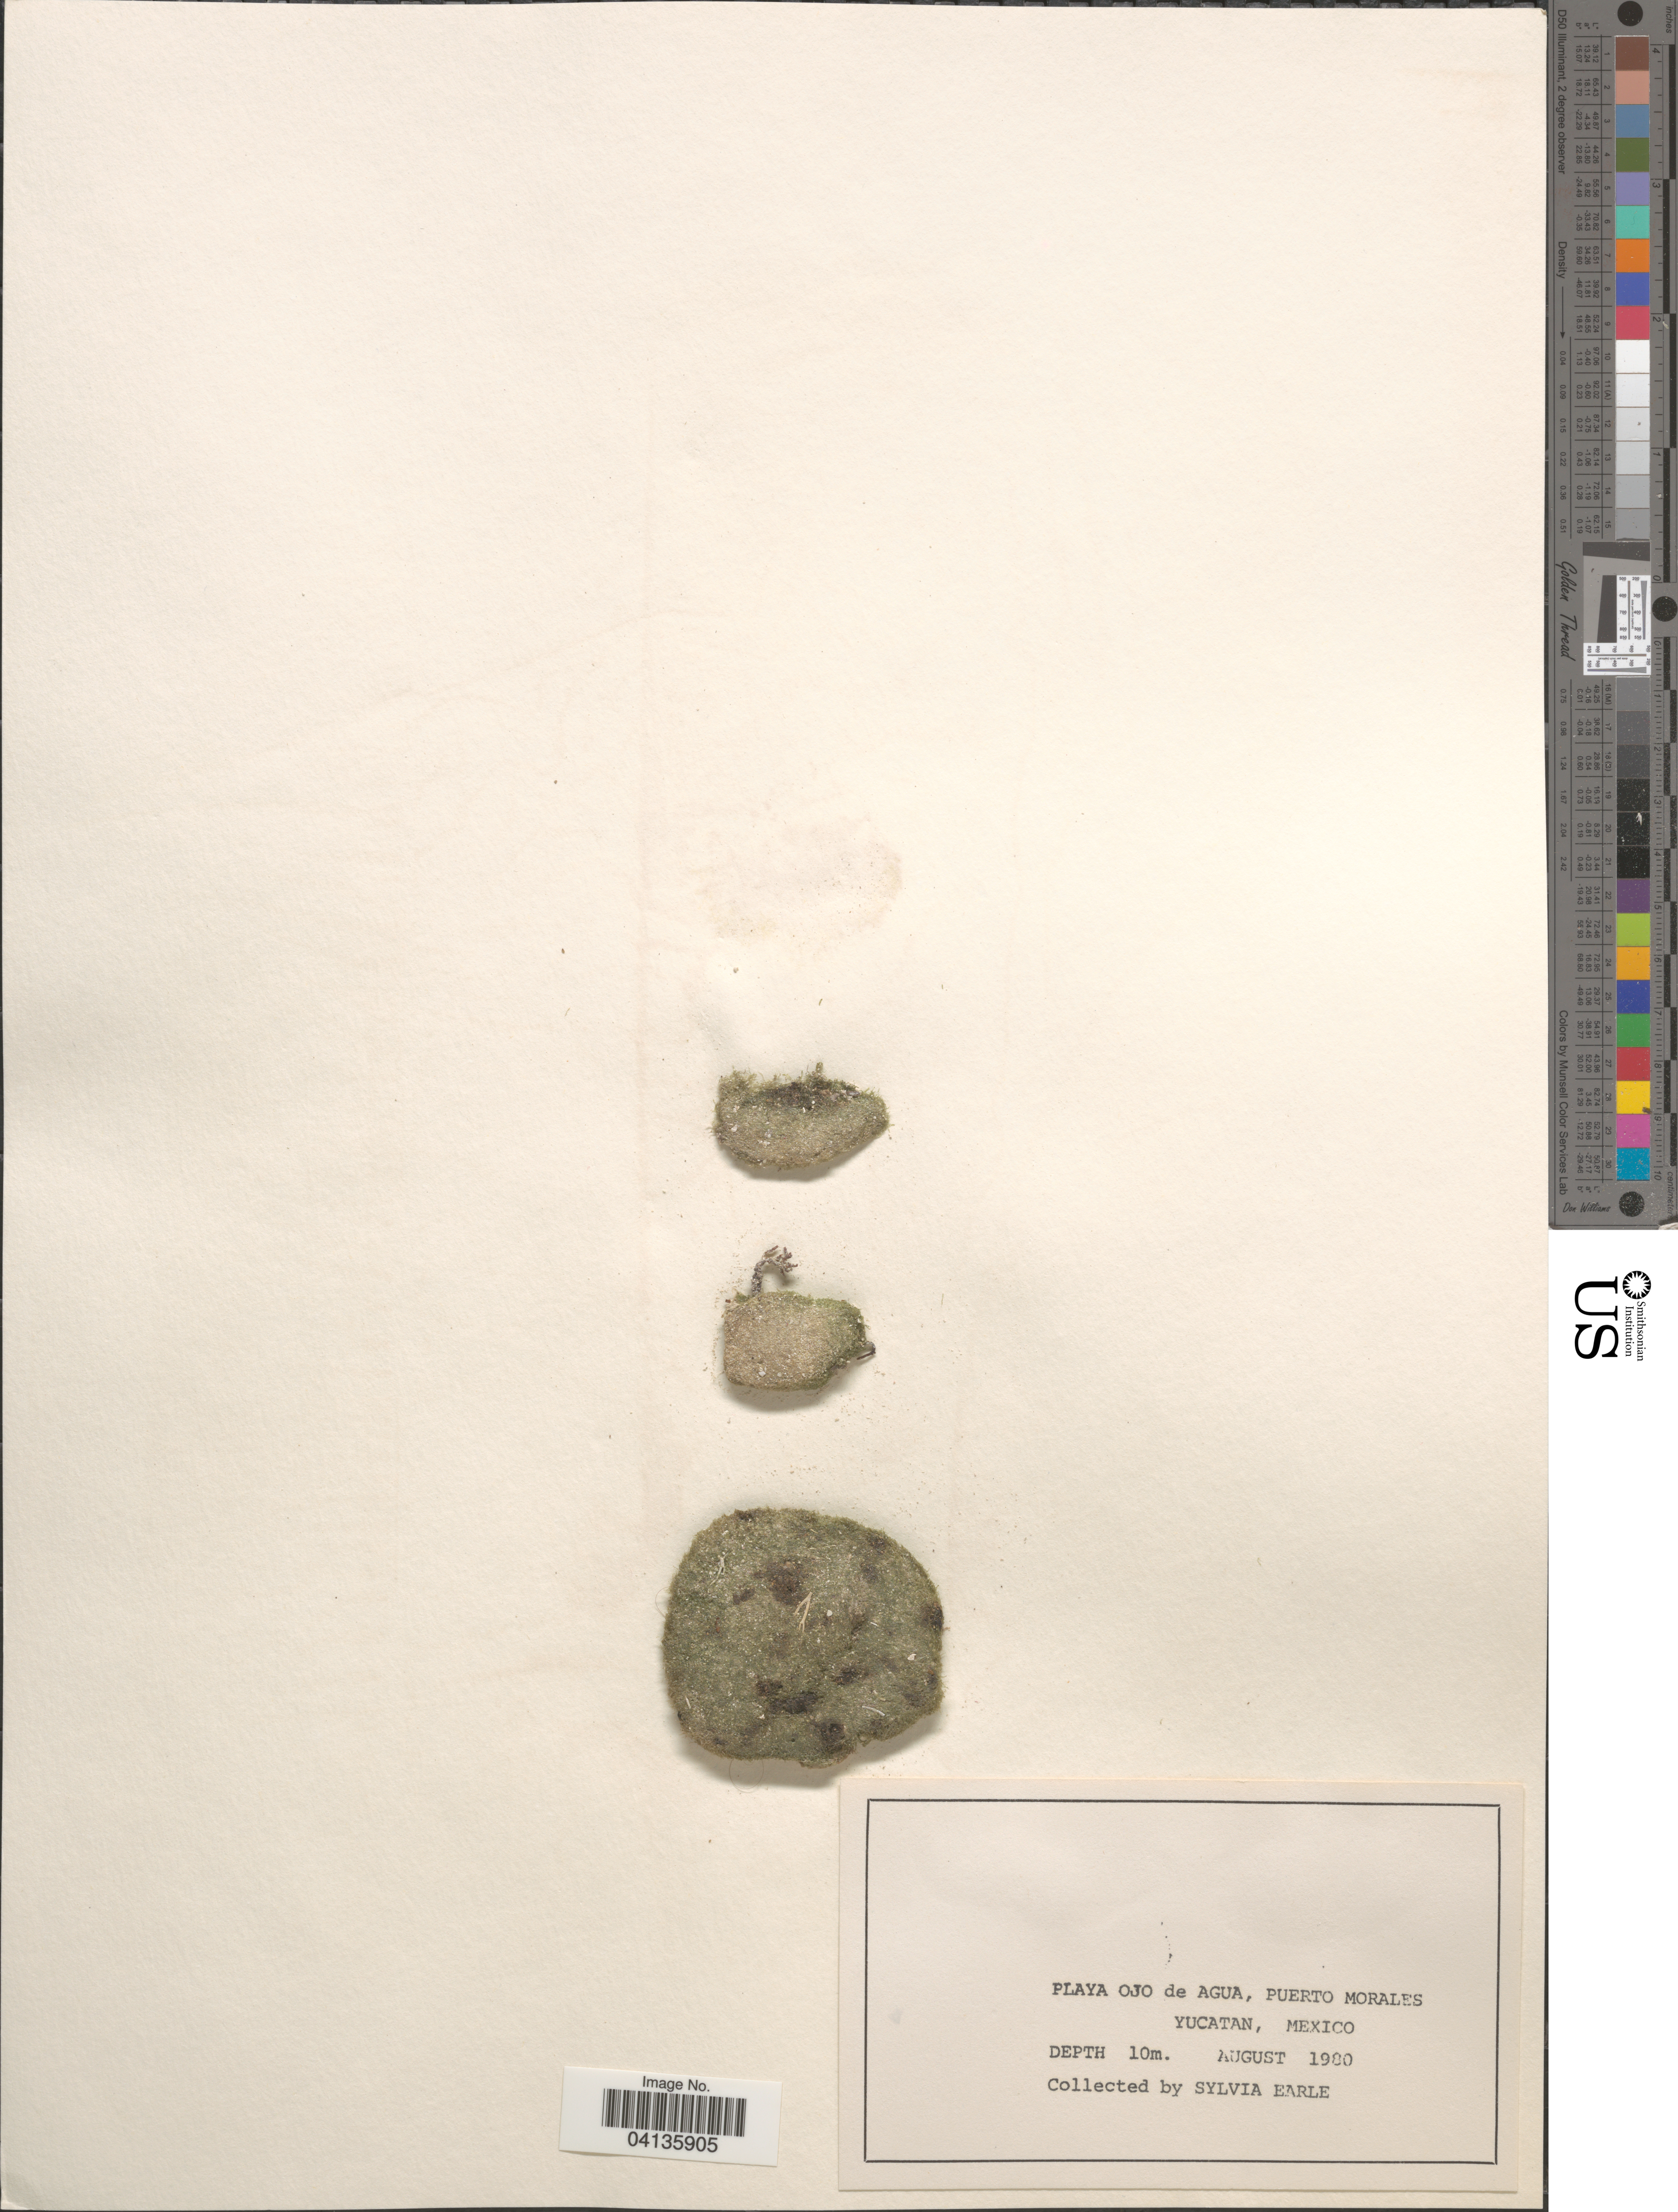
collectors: S. A. Earle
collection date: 1980-08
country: Mexico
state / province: Yucatán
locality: Playa Ojo de Agua, Puerto Morales.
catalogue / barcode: US 238740